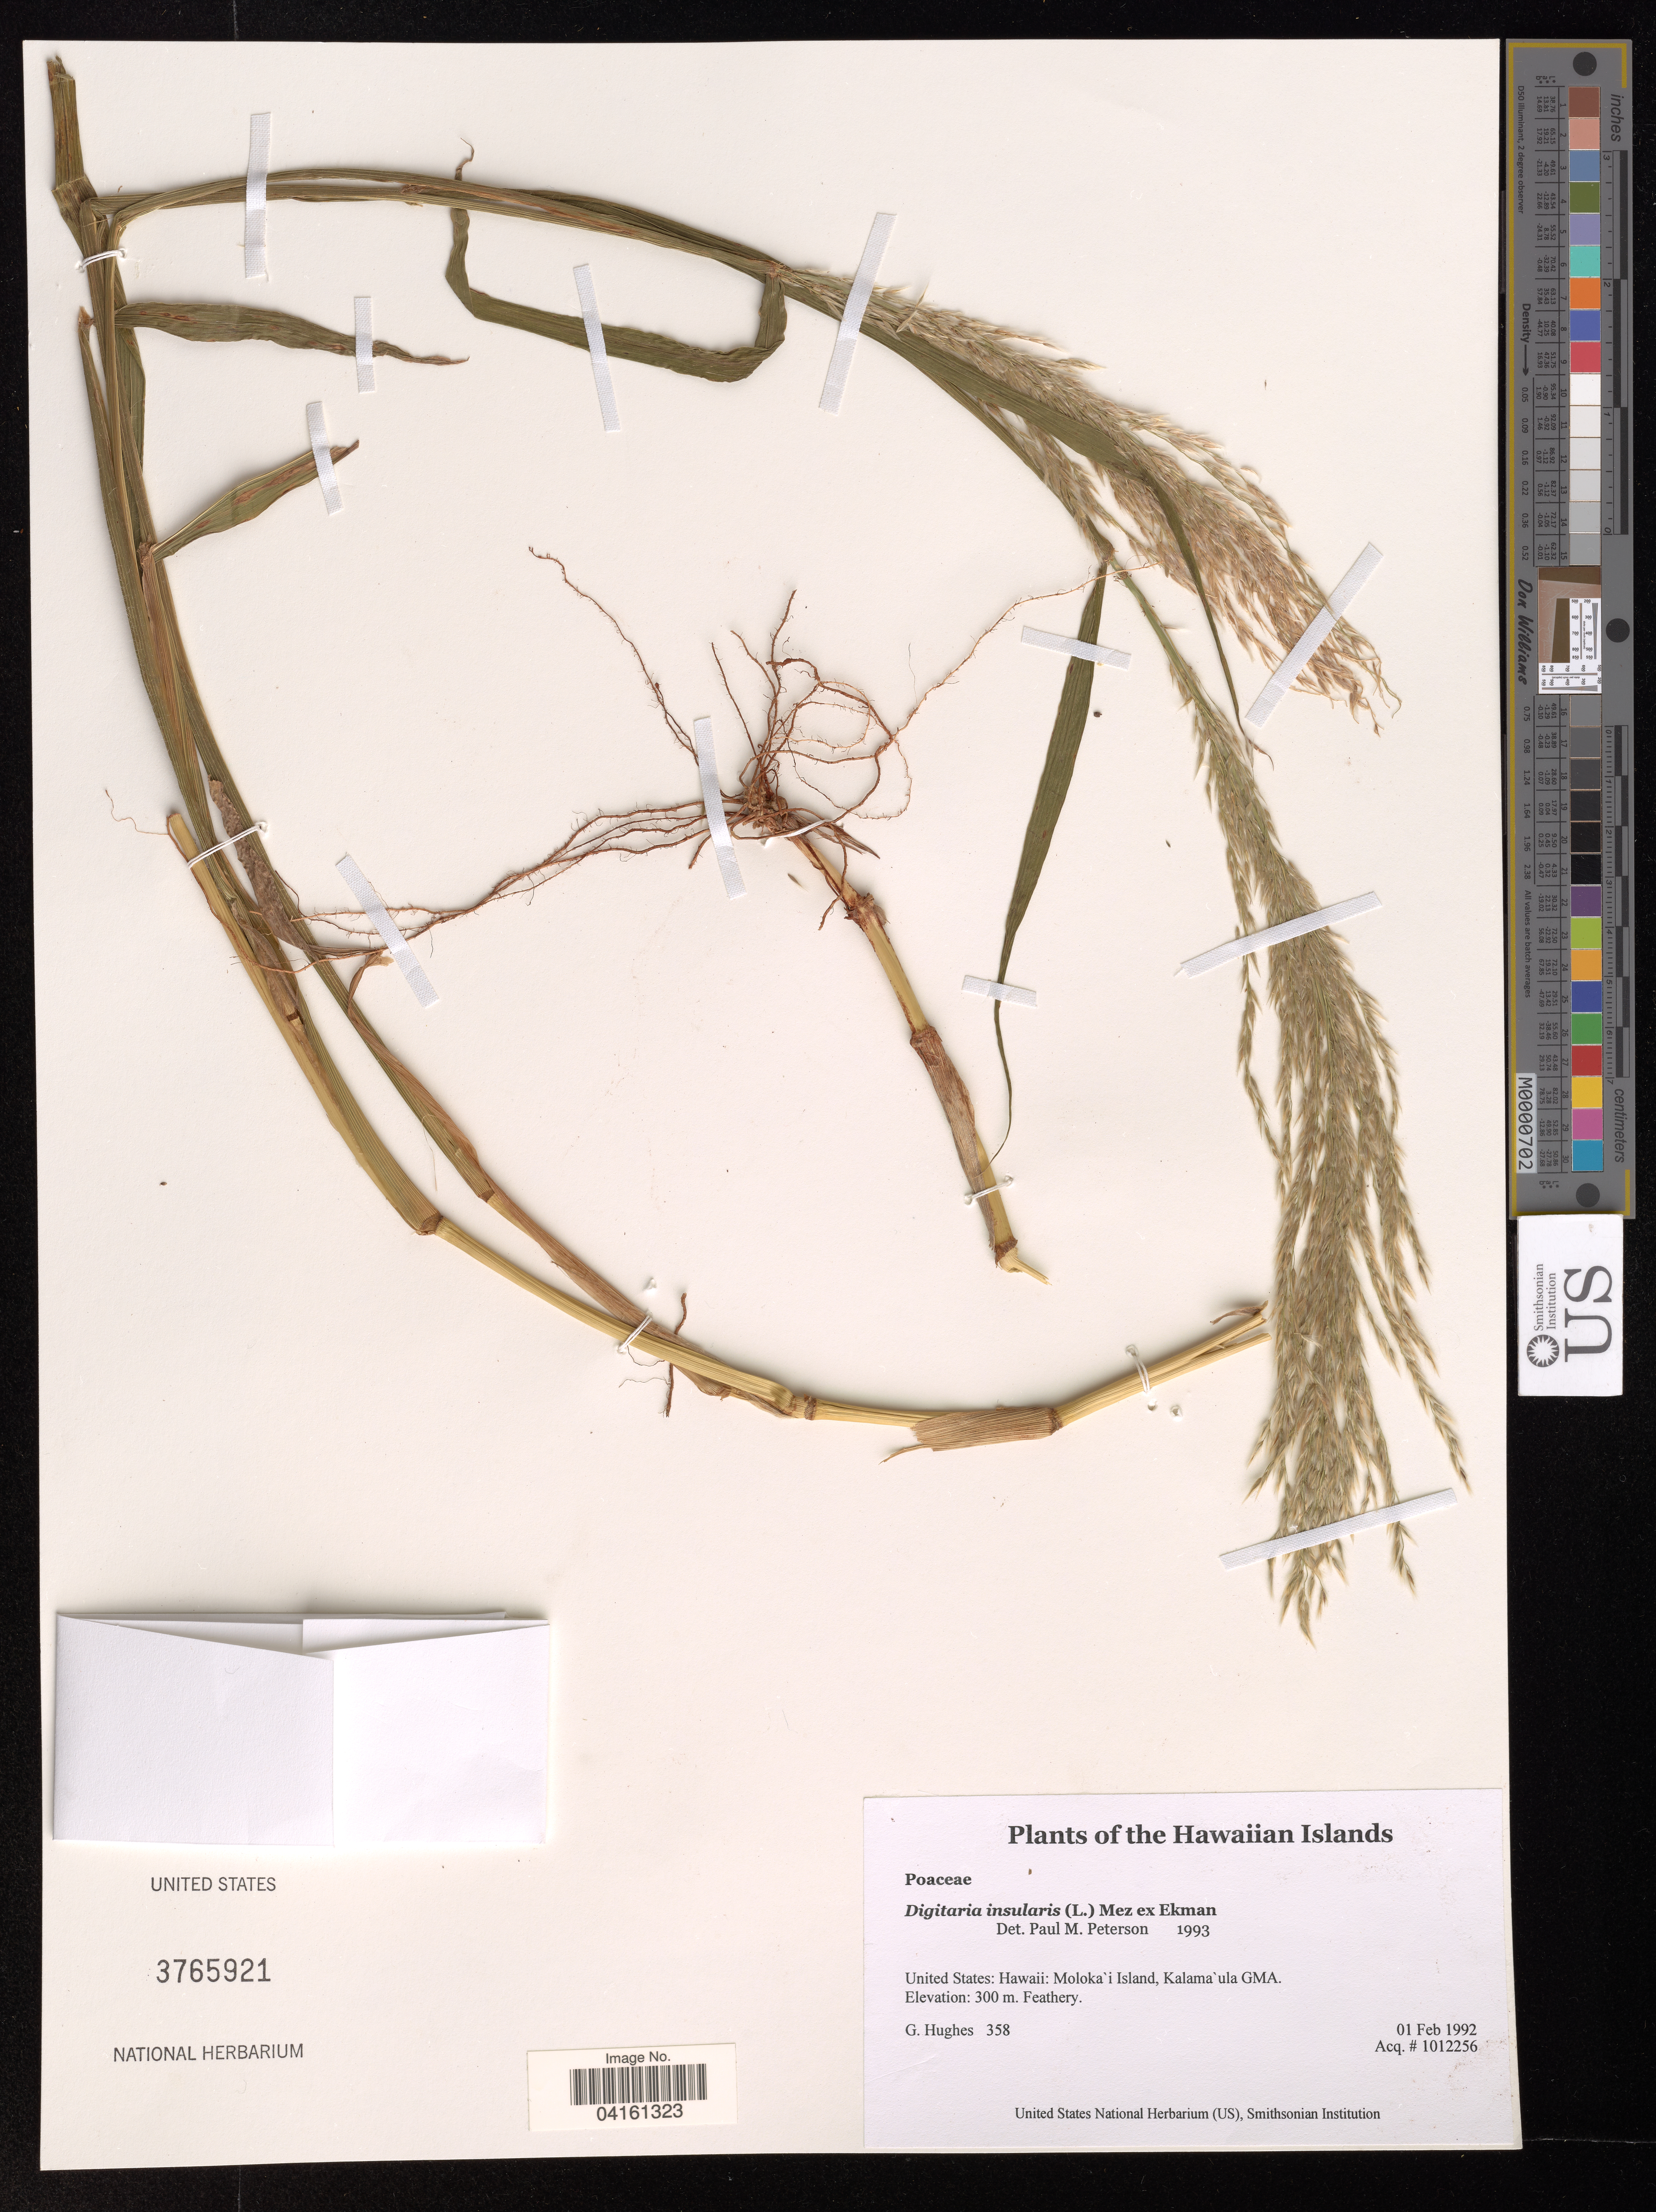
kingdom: Plantae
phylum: Tracheophyta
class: Liliopsida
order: Poales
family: Poaceae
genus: Digitaria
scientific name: Digitaria insularis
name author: (L.) Mez ex Ekman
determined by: Peterson, Paul M., (BOT), Smithsonian Institution - National Museum of Natural History (UNITED STATES)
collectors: G. Hughes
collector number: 358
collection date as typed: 2-1-92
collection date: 1992-02-01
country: United States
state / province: Hawaii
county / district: Maui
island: Moloka'i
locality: Kalama'ula GMA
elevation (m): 300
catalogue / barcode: US 3765921